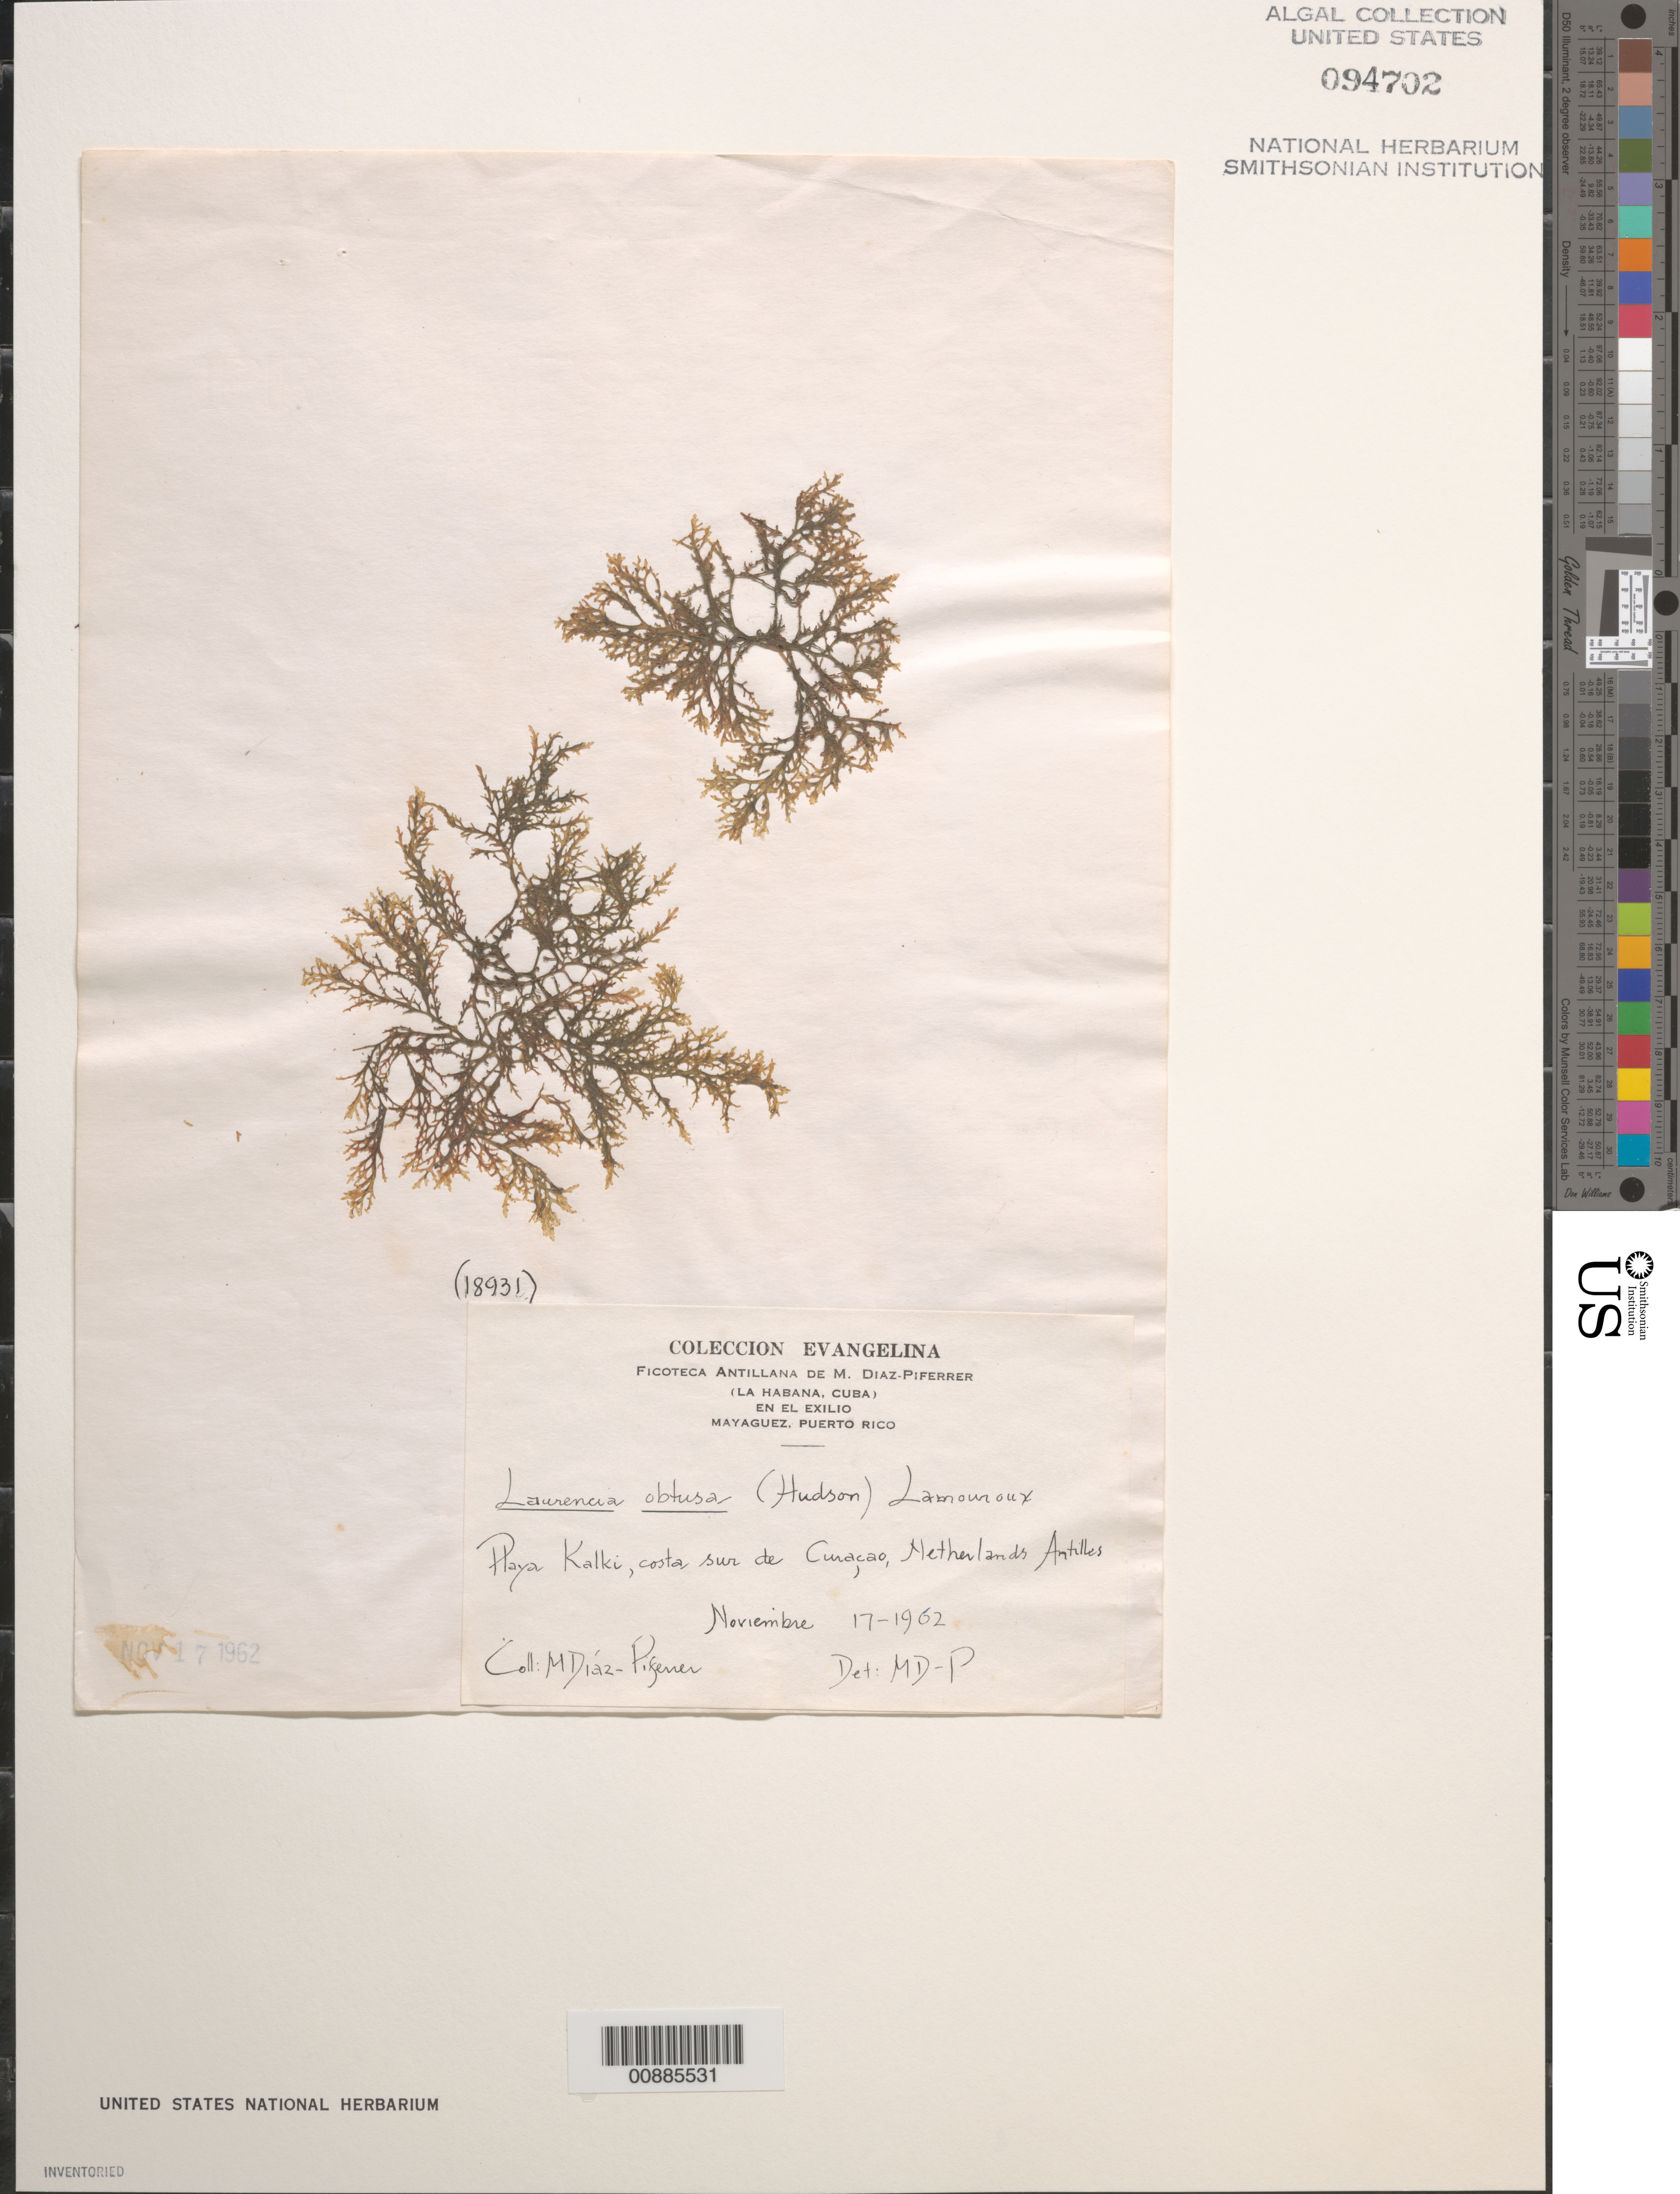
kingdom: Plantae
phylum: Rhodophyta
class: Florideophyceae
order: Ceramiales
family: Rhodomelaceae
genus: Laurencia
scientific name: Laurencia obtusa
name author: (Huds.) J.V.Lamouroux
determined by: Diaz-Piferrer, M.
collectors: M. Diaz-Piferrer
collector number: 18931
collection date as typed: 17 Nov 1962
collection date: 1962-11-17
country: Curaçao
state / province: ABC Islands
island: Curaçao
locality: Playa Kalki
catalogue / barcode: US 94702